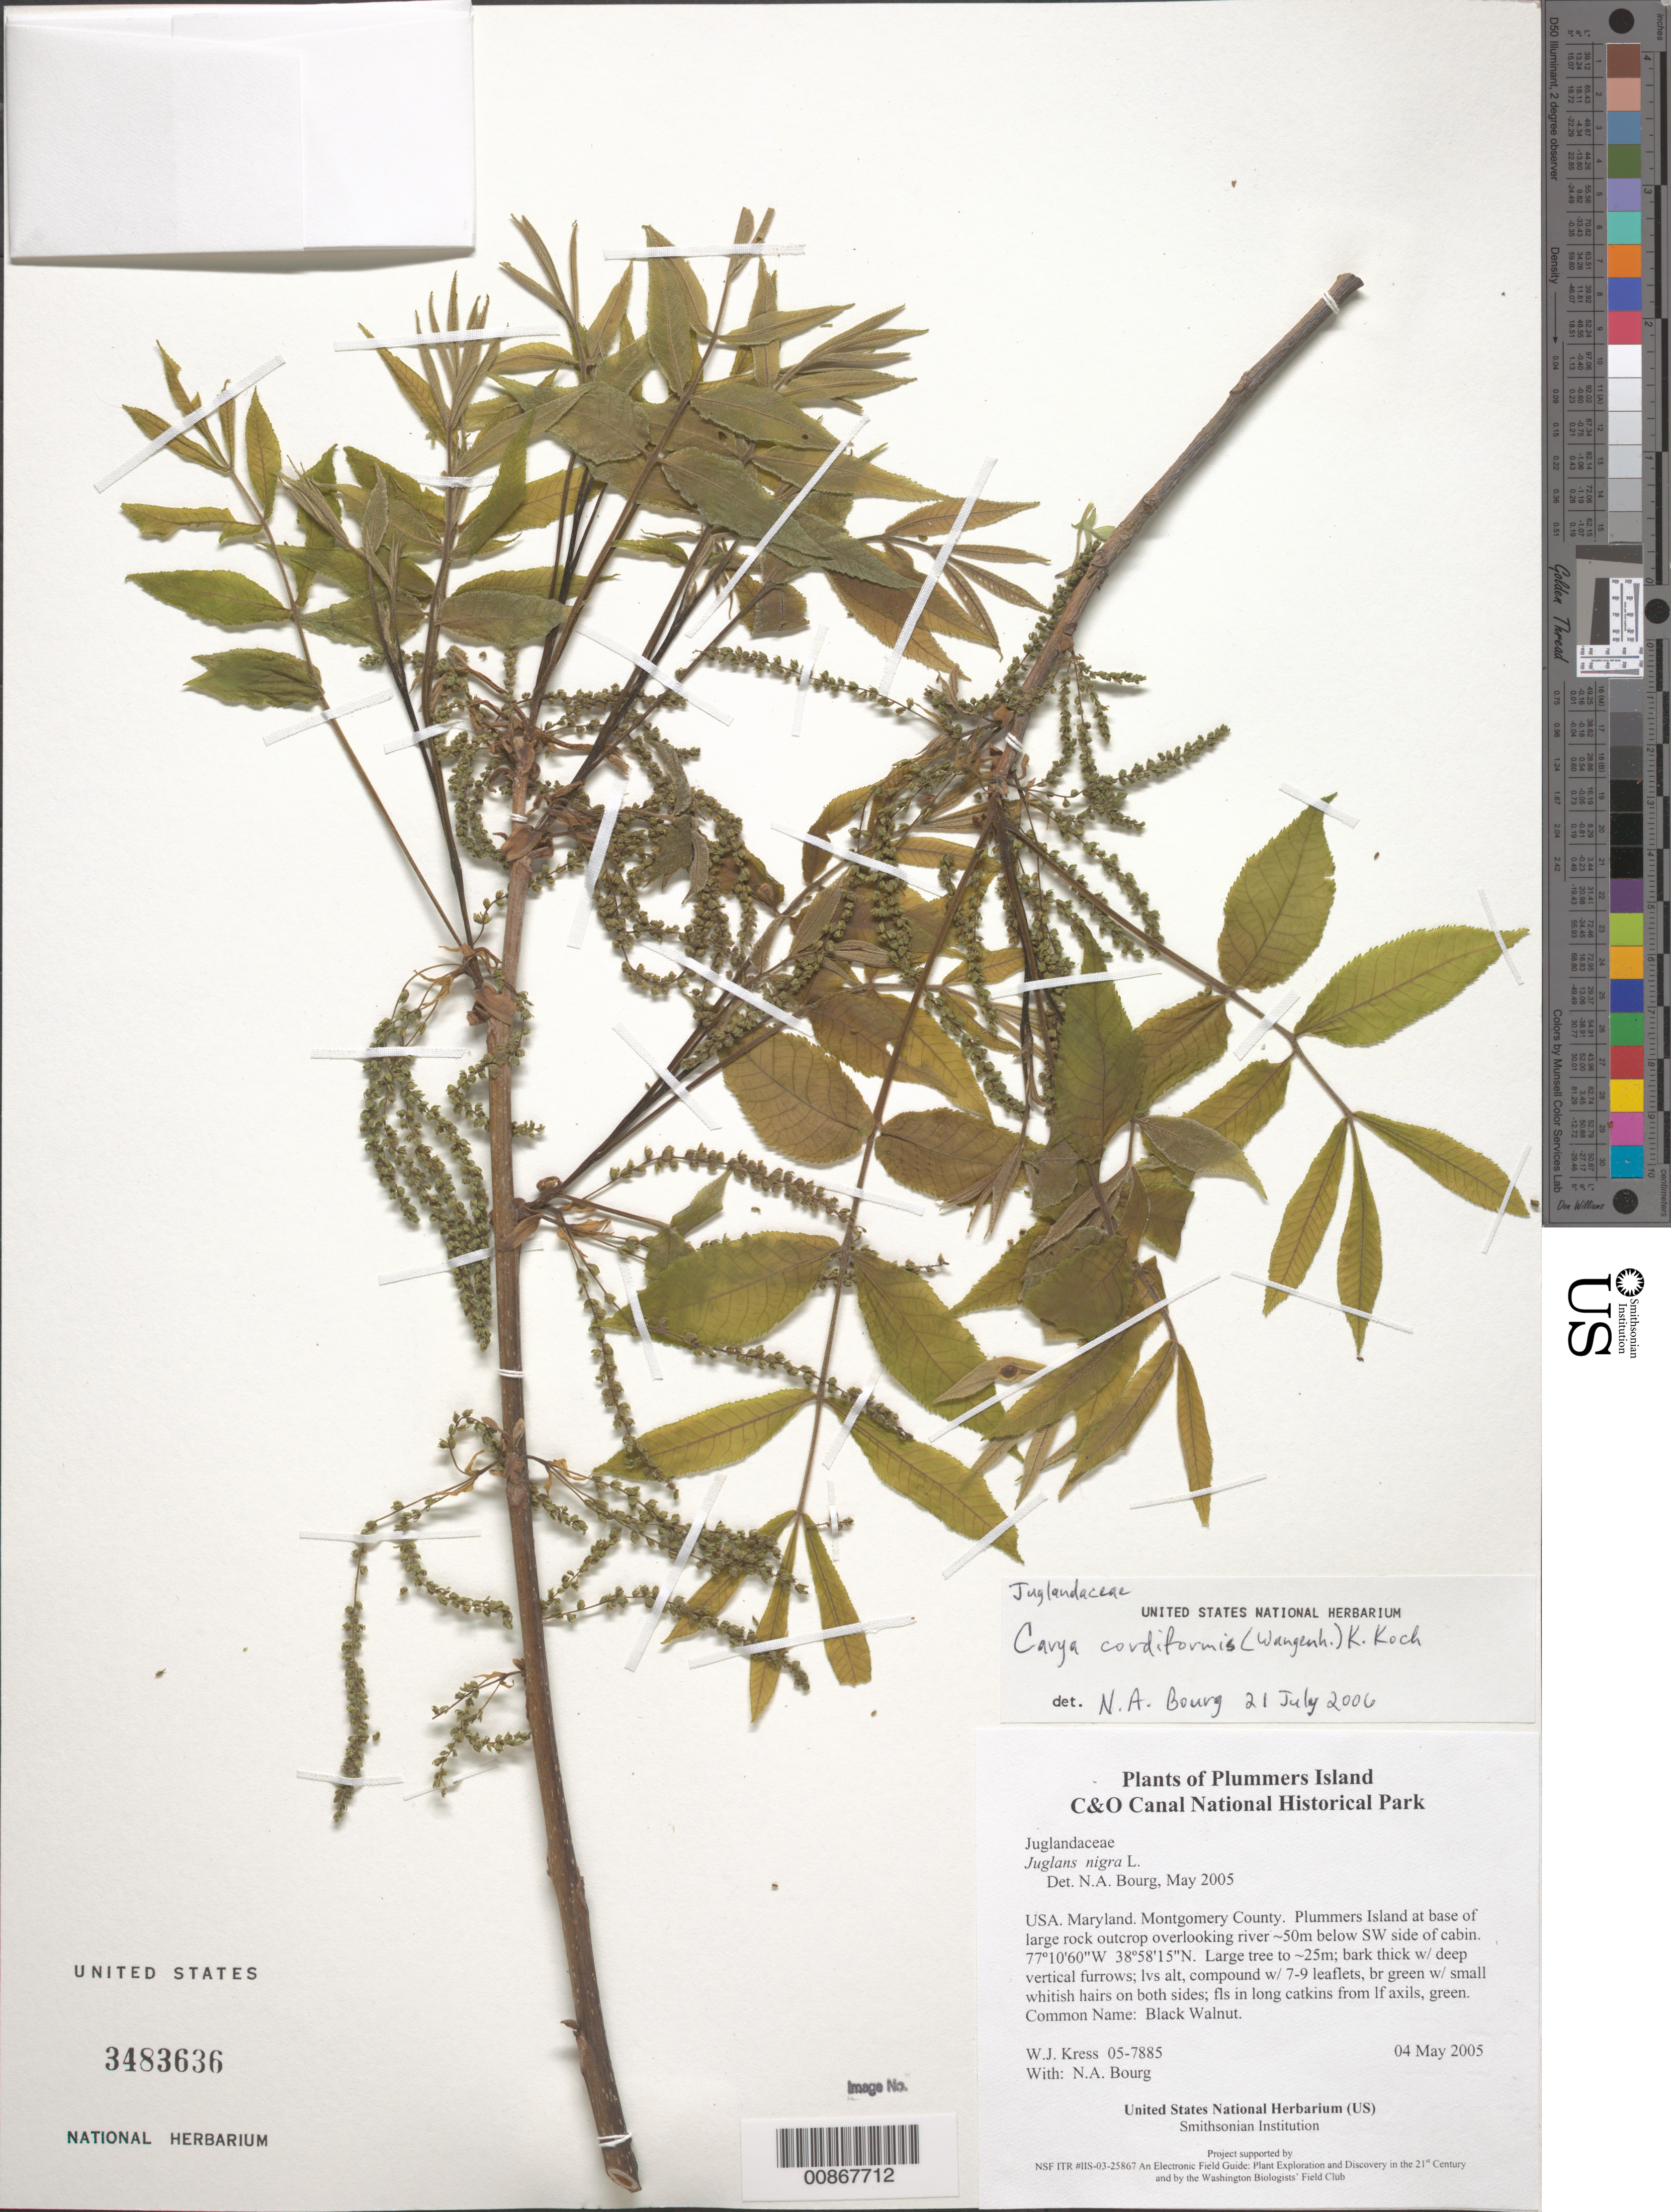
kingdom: Plantae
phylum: Tracheophyta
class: Magnoliopsida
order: Fagales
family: Juglandaceae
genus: Juglans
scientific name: Juglans nigra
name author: L.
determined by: Bourg, N. A.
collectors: W. J. Kress & N. A. Bourg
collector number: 05-7885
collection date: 2005-05-04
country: United States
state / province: Maryland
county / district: Montgomery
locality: Chesapeake and Ohio Canal National Historical Park, Plummers Island at base of large rock outcrop overlooking river ~50m below SW side of cabin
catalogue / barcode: US 3483636